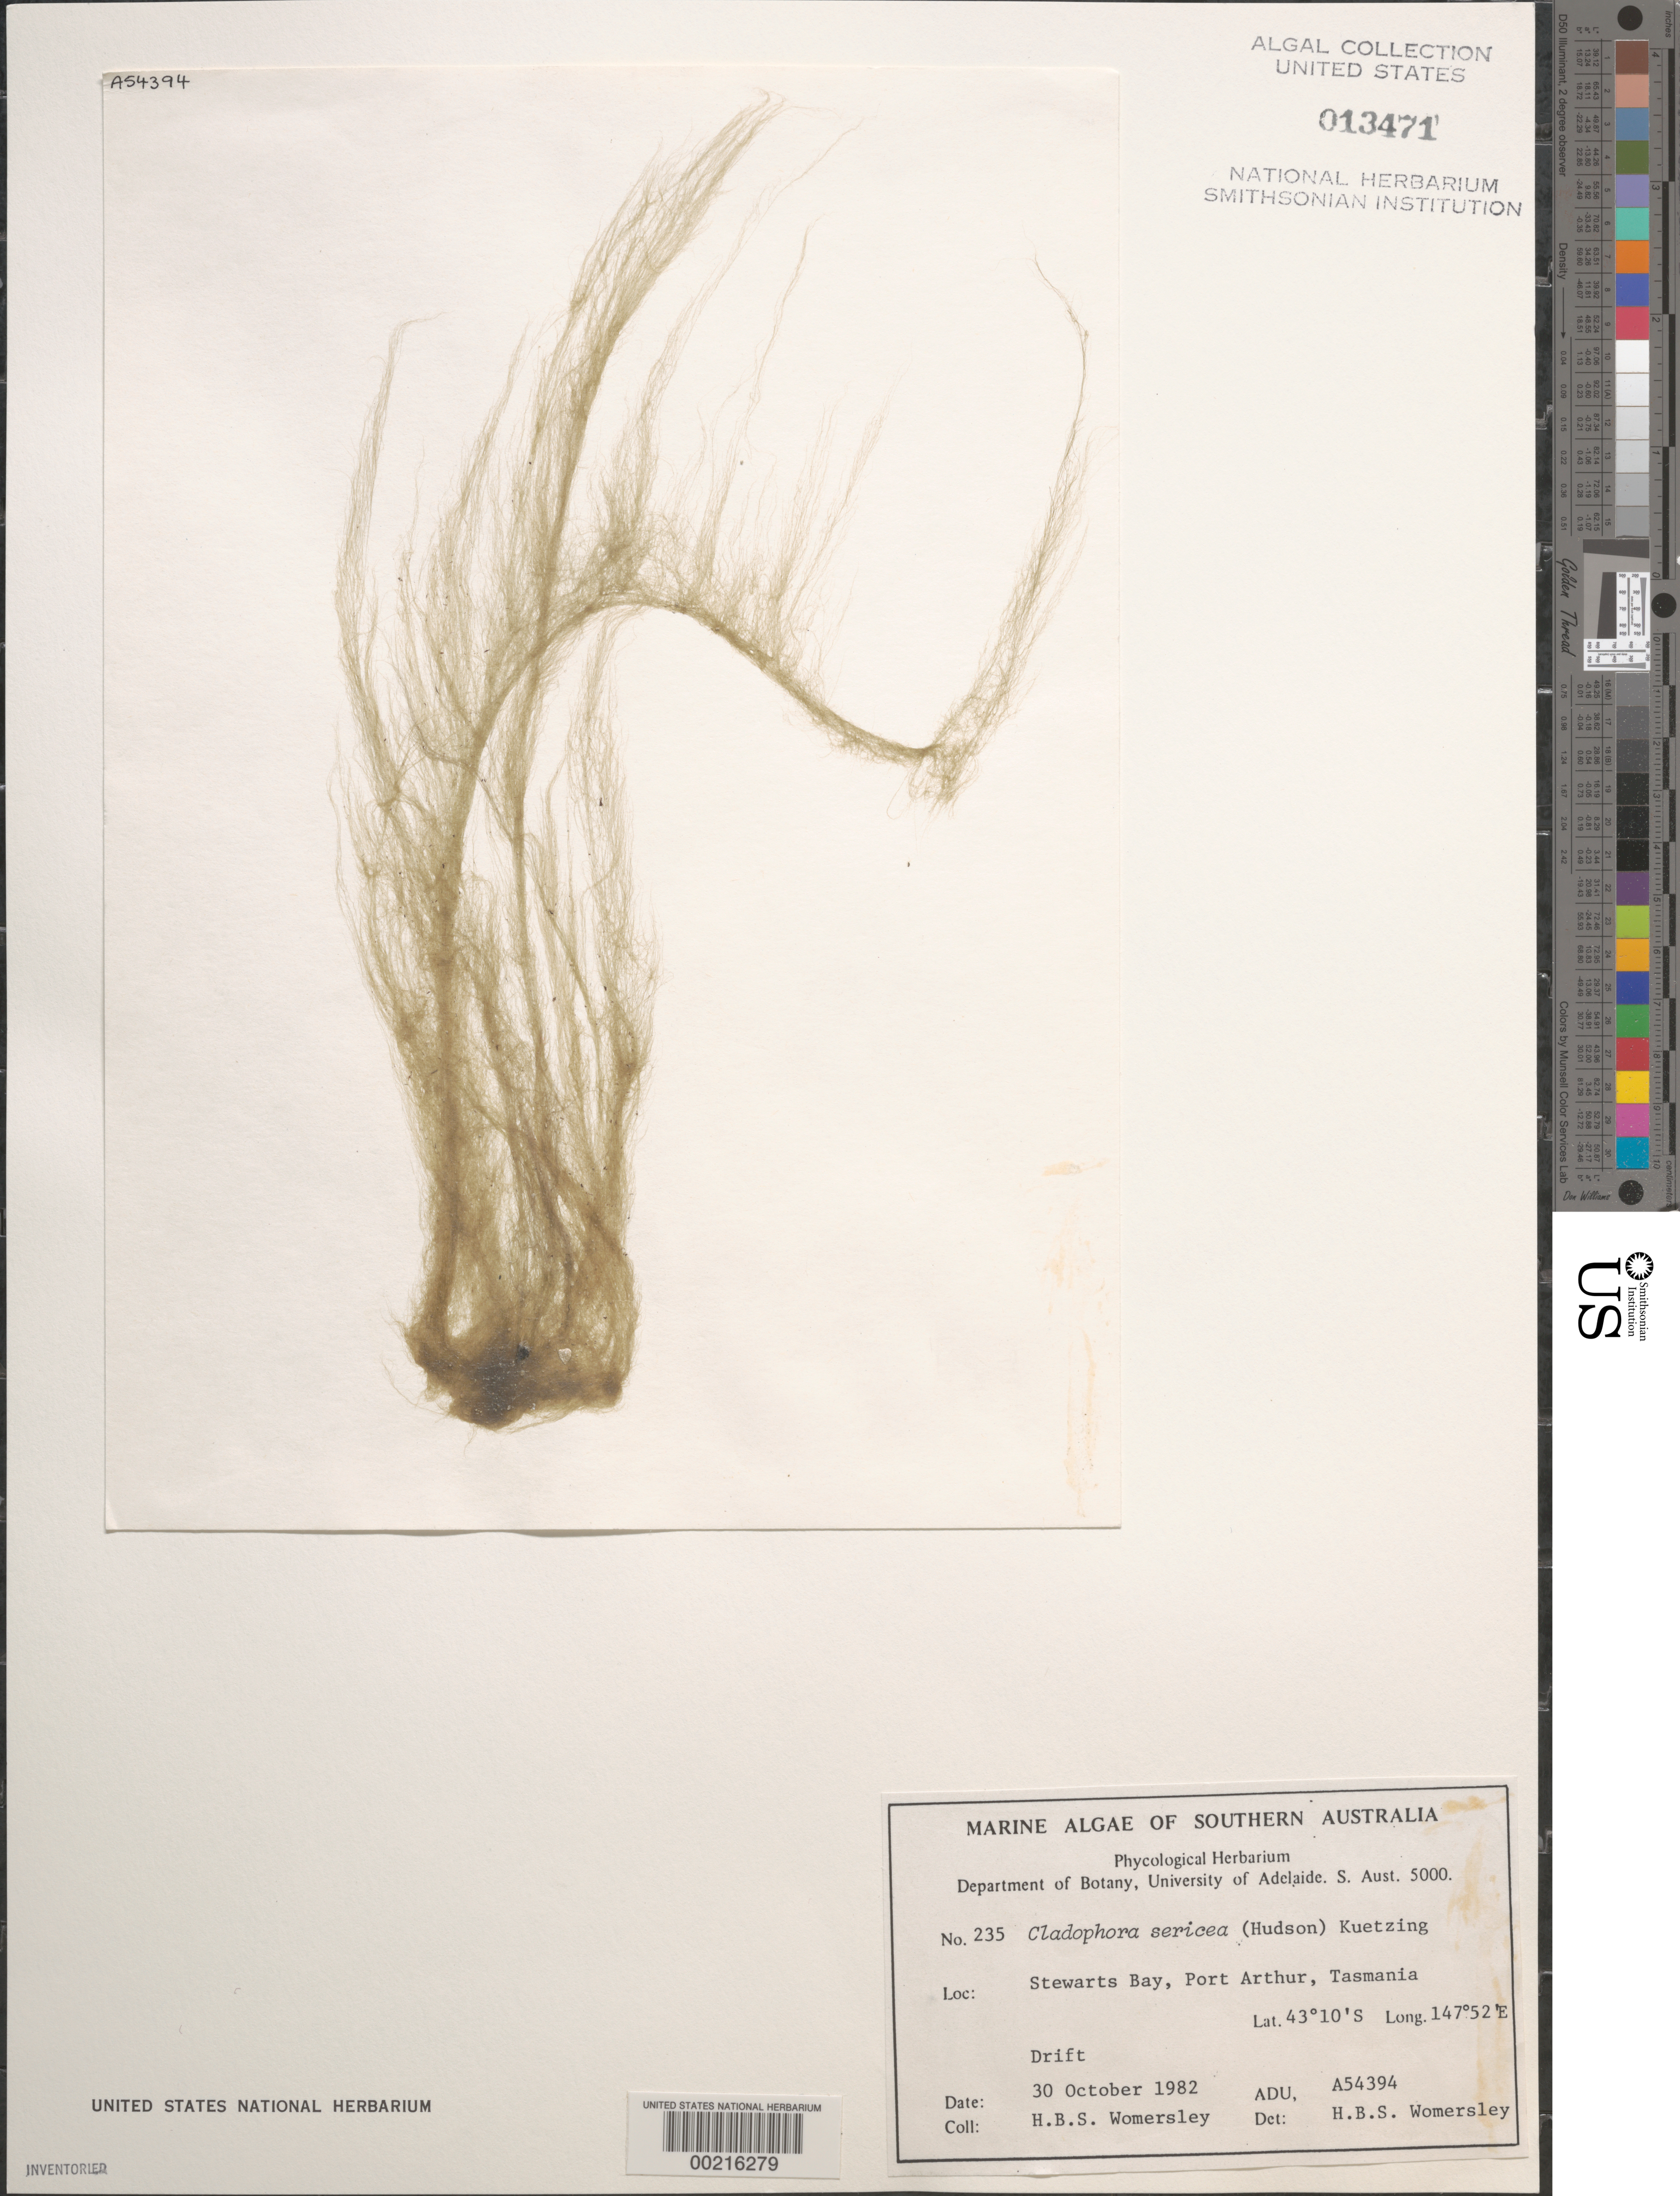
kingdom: Plantae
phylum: Chlorophyta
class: Ulvophyceae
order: Cladophorales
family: Cladophoraceae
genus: Cladophora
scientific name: Cladophora sericea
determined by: Womersley, H. B. S.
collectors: H. B. S. Womersley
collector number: ADU A54394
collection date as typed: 30 Oct 1982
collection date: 1982-10-30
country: Australia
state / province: Tasmania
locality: Stewart's bay, port arthur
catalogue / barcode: US 13471